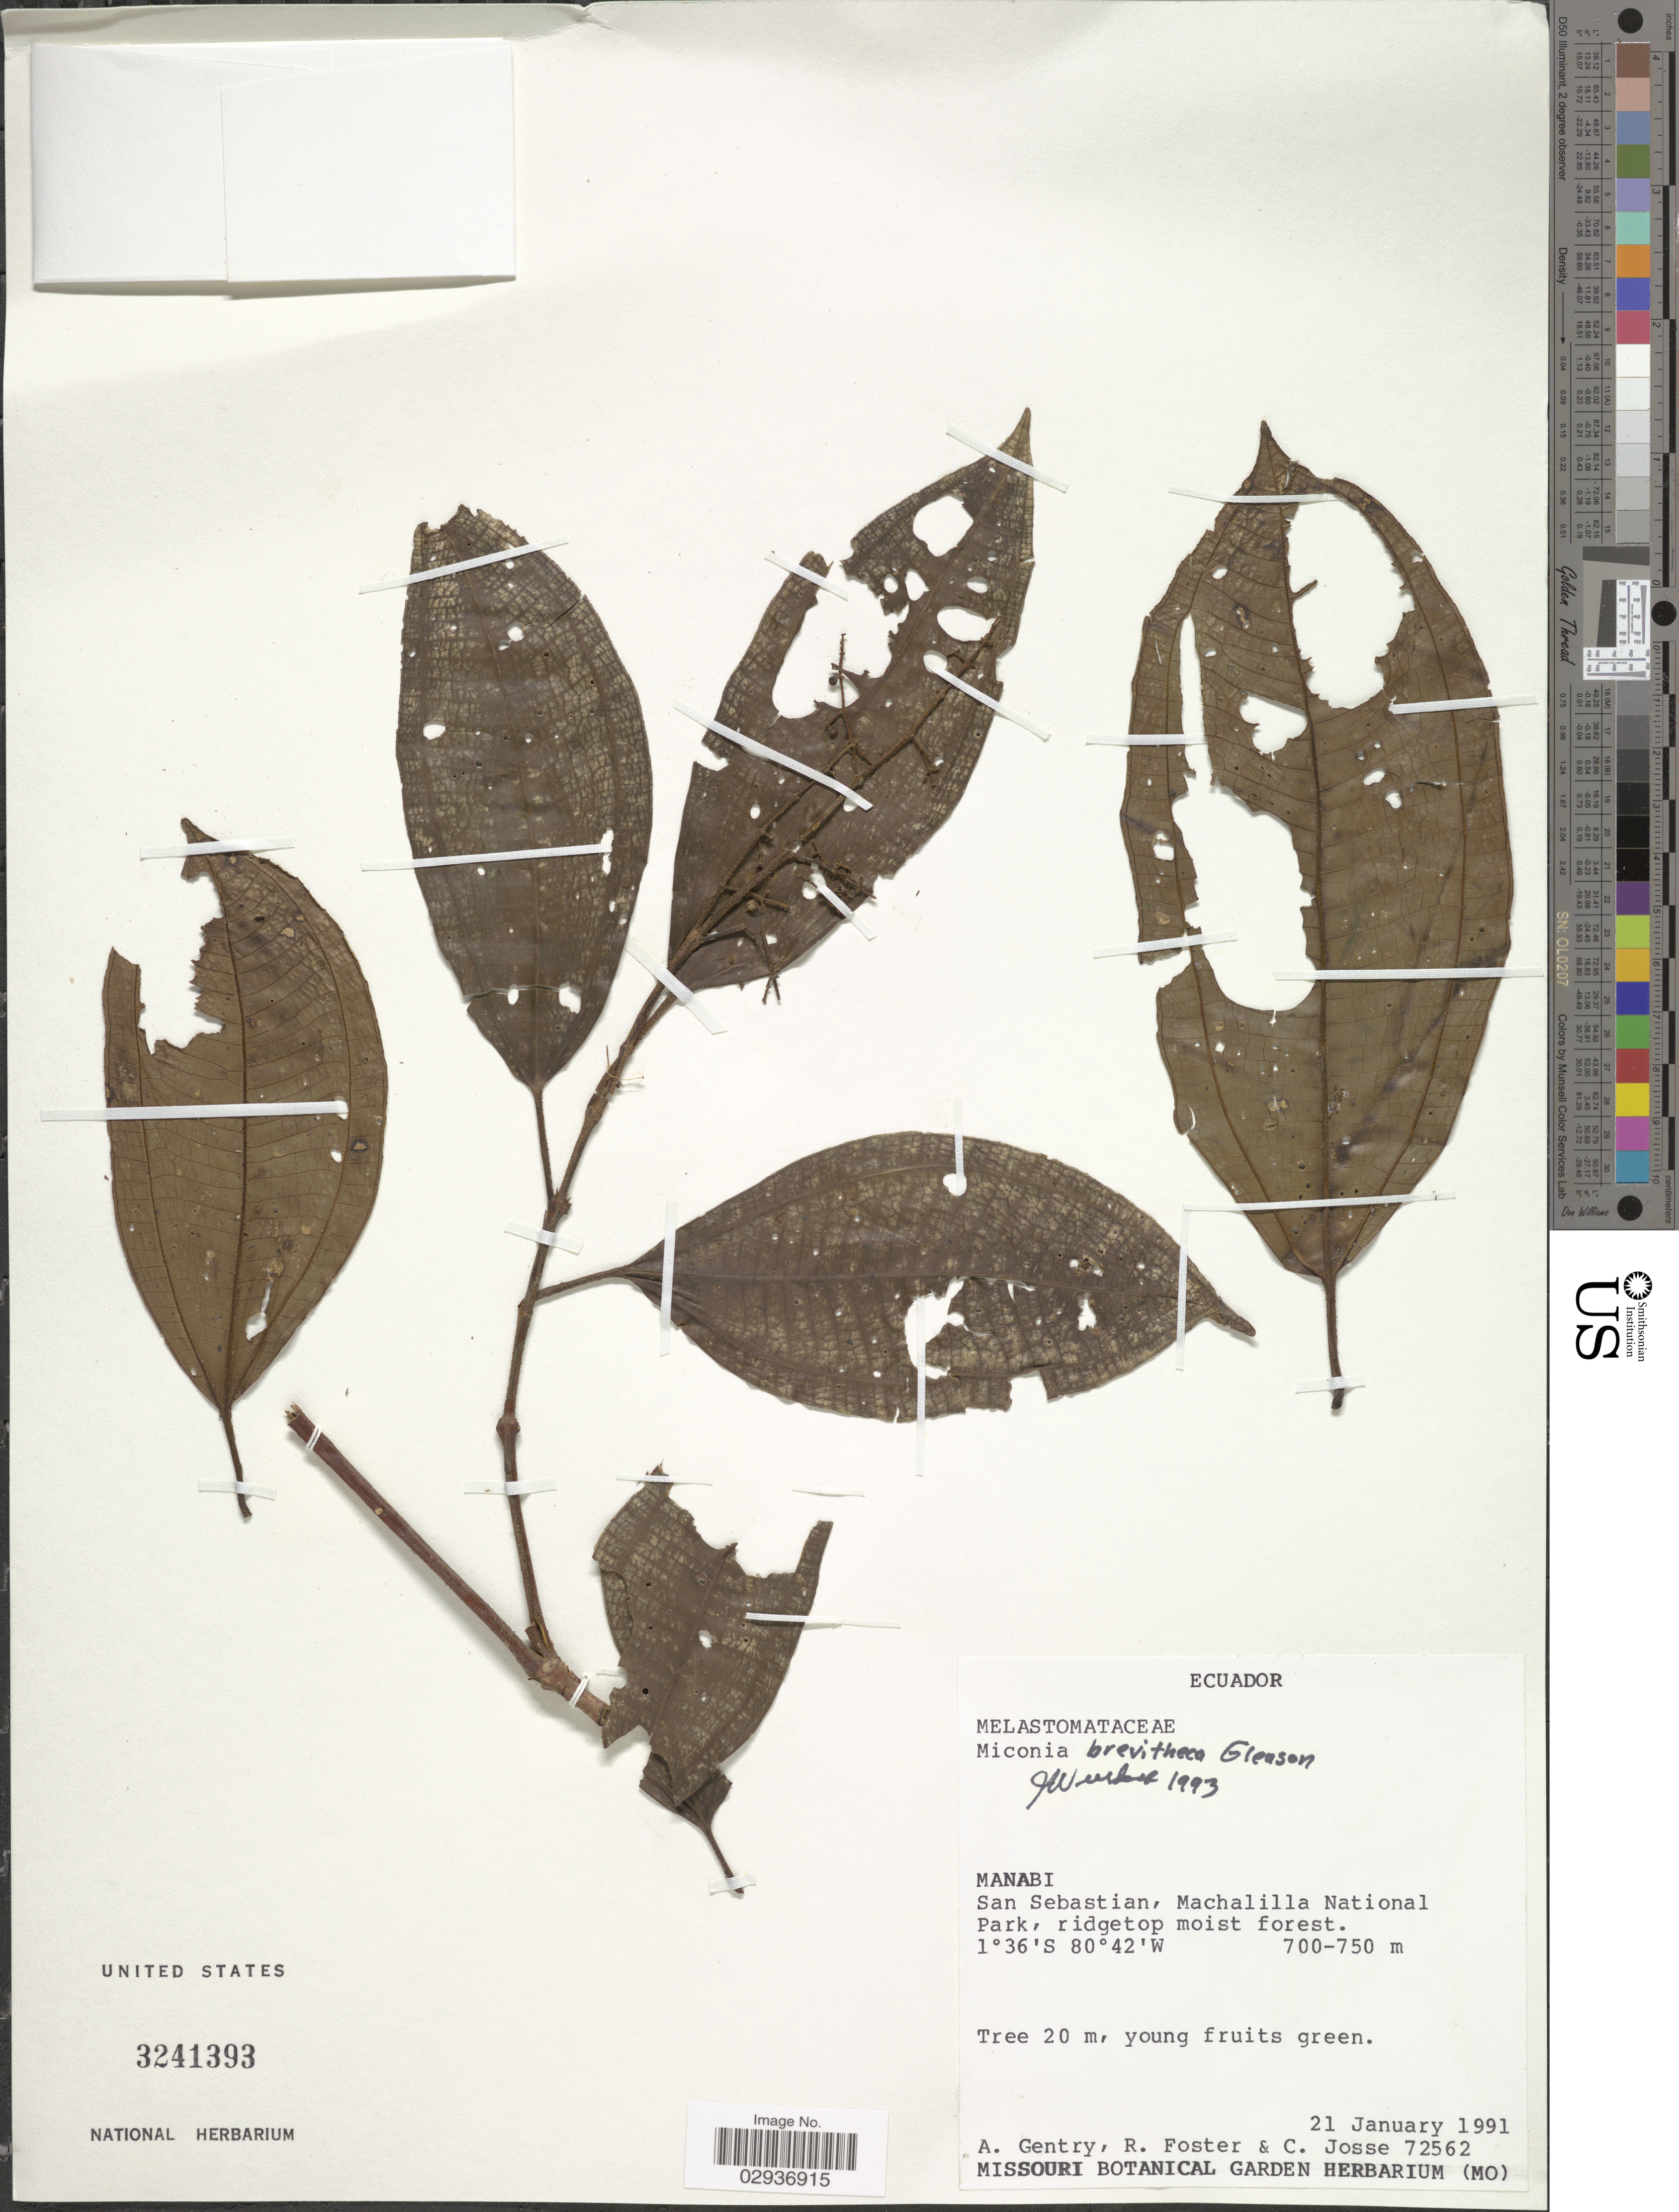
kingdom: Plantae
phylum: Tracheophyta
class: Magnoliopsida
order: Myrtales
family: Melastomataceae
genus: Miconia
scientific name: Miconia brevitheca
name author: Gleason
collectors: A. H. Gentry, R. Foster & C. Josse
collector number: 72562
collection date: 1991-01-21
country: Ecuador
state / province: Manabí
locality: San Sebastian, Machalilla National Park.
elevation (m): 700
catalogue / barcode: US 3241393